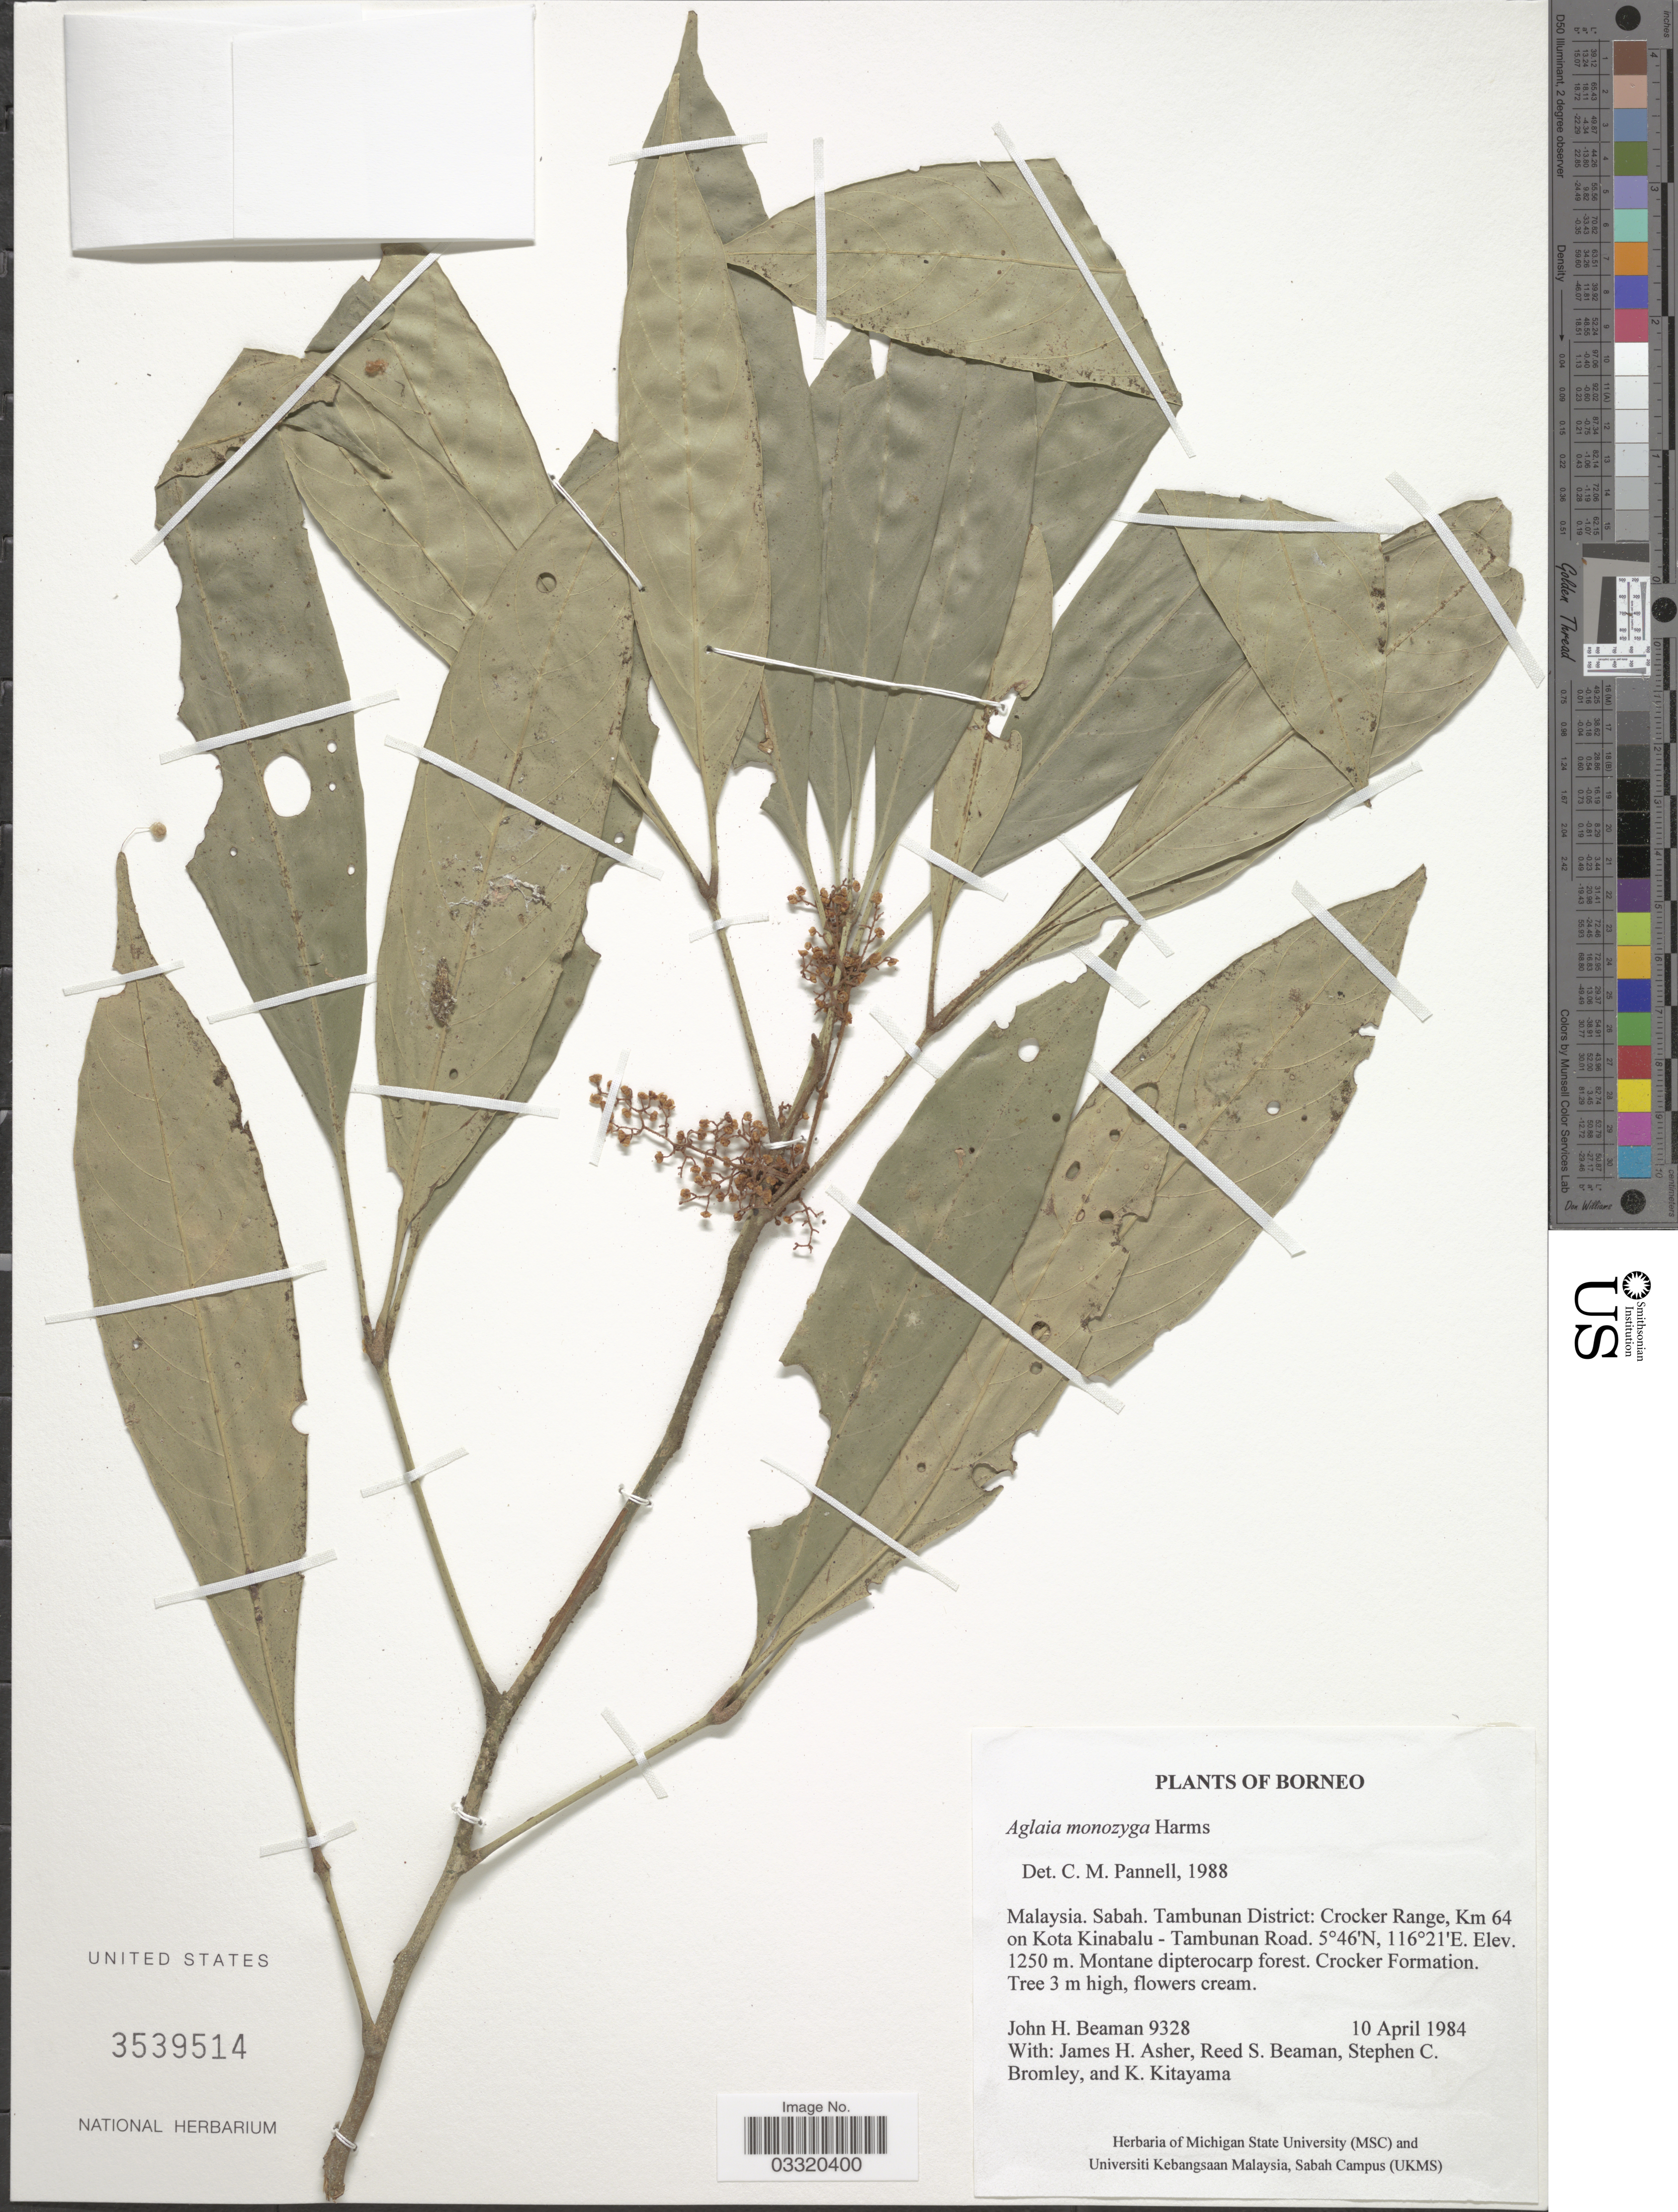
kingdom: Plantae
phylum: Tracheophyta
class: Magnoliopsida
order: Sapindales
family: Meliaceae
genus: Aglaia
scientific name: Aglaia monozyga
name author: Harms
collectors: J. H. Beaman, J. Asher, R. S. Beaman, S. Bromley & K. Kitayama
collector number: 9328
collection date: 1984-04-10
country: Malaysia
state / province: Sabah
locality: Borneo. Tambunan District: Crocker Range, Km 64 on Kota Kinabalu - Tambunan Road. Crocker Formation.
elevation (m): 1250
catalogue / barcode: US 3539514